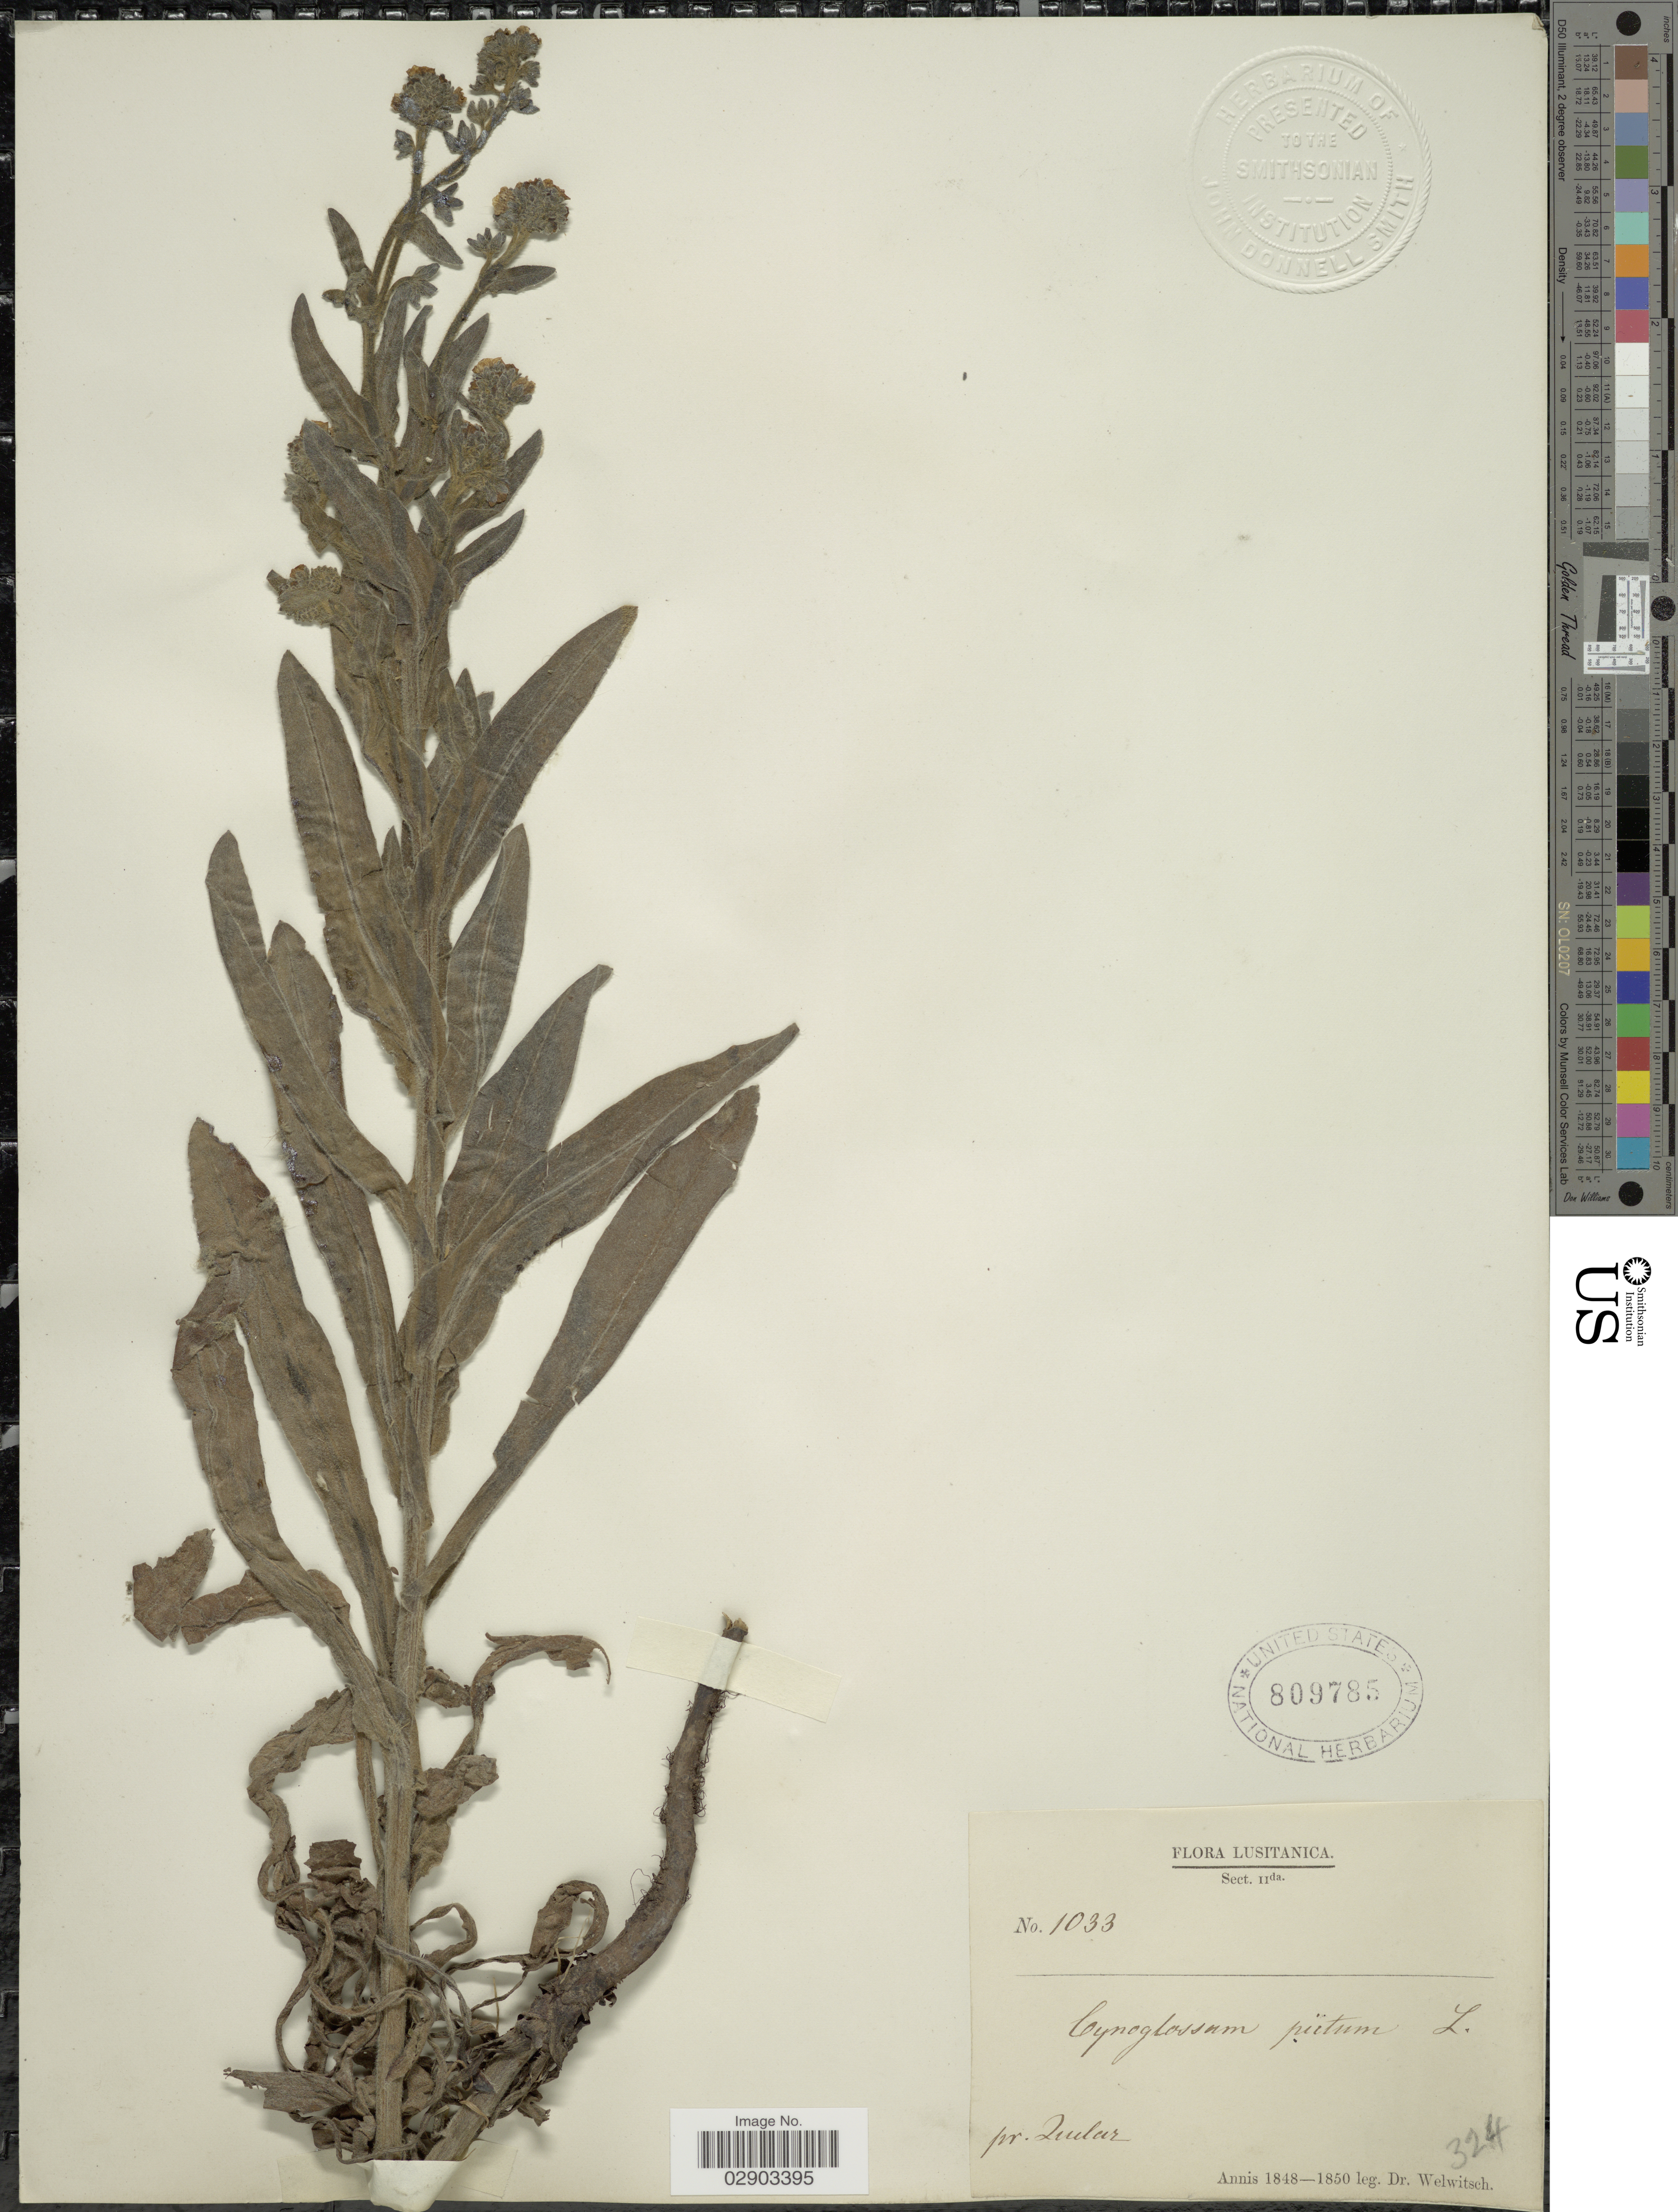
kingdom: Plantae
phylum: Tracheophyta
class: Magnoliopsida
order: Boraginales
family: Boraginaceae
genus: Cynoglossum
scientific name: Cynoglossum creticum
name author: Mill.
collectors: -. Welwitsch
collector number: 1033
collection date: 1848/1850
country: Portugal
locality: Pr. Quilar [interpreted].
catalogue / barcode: US 809785